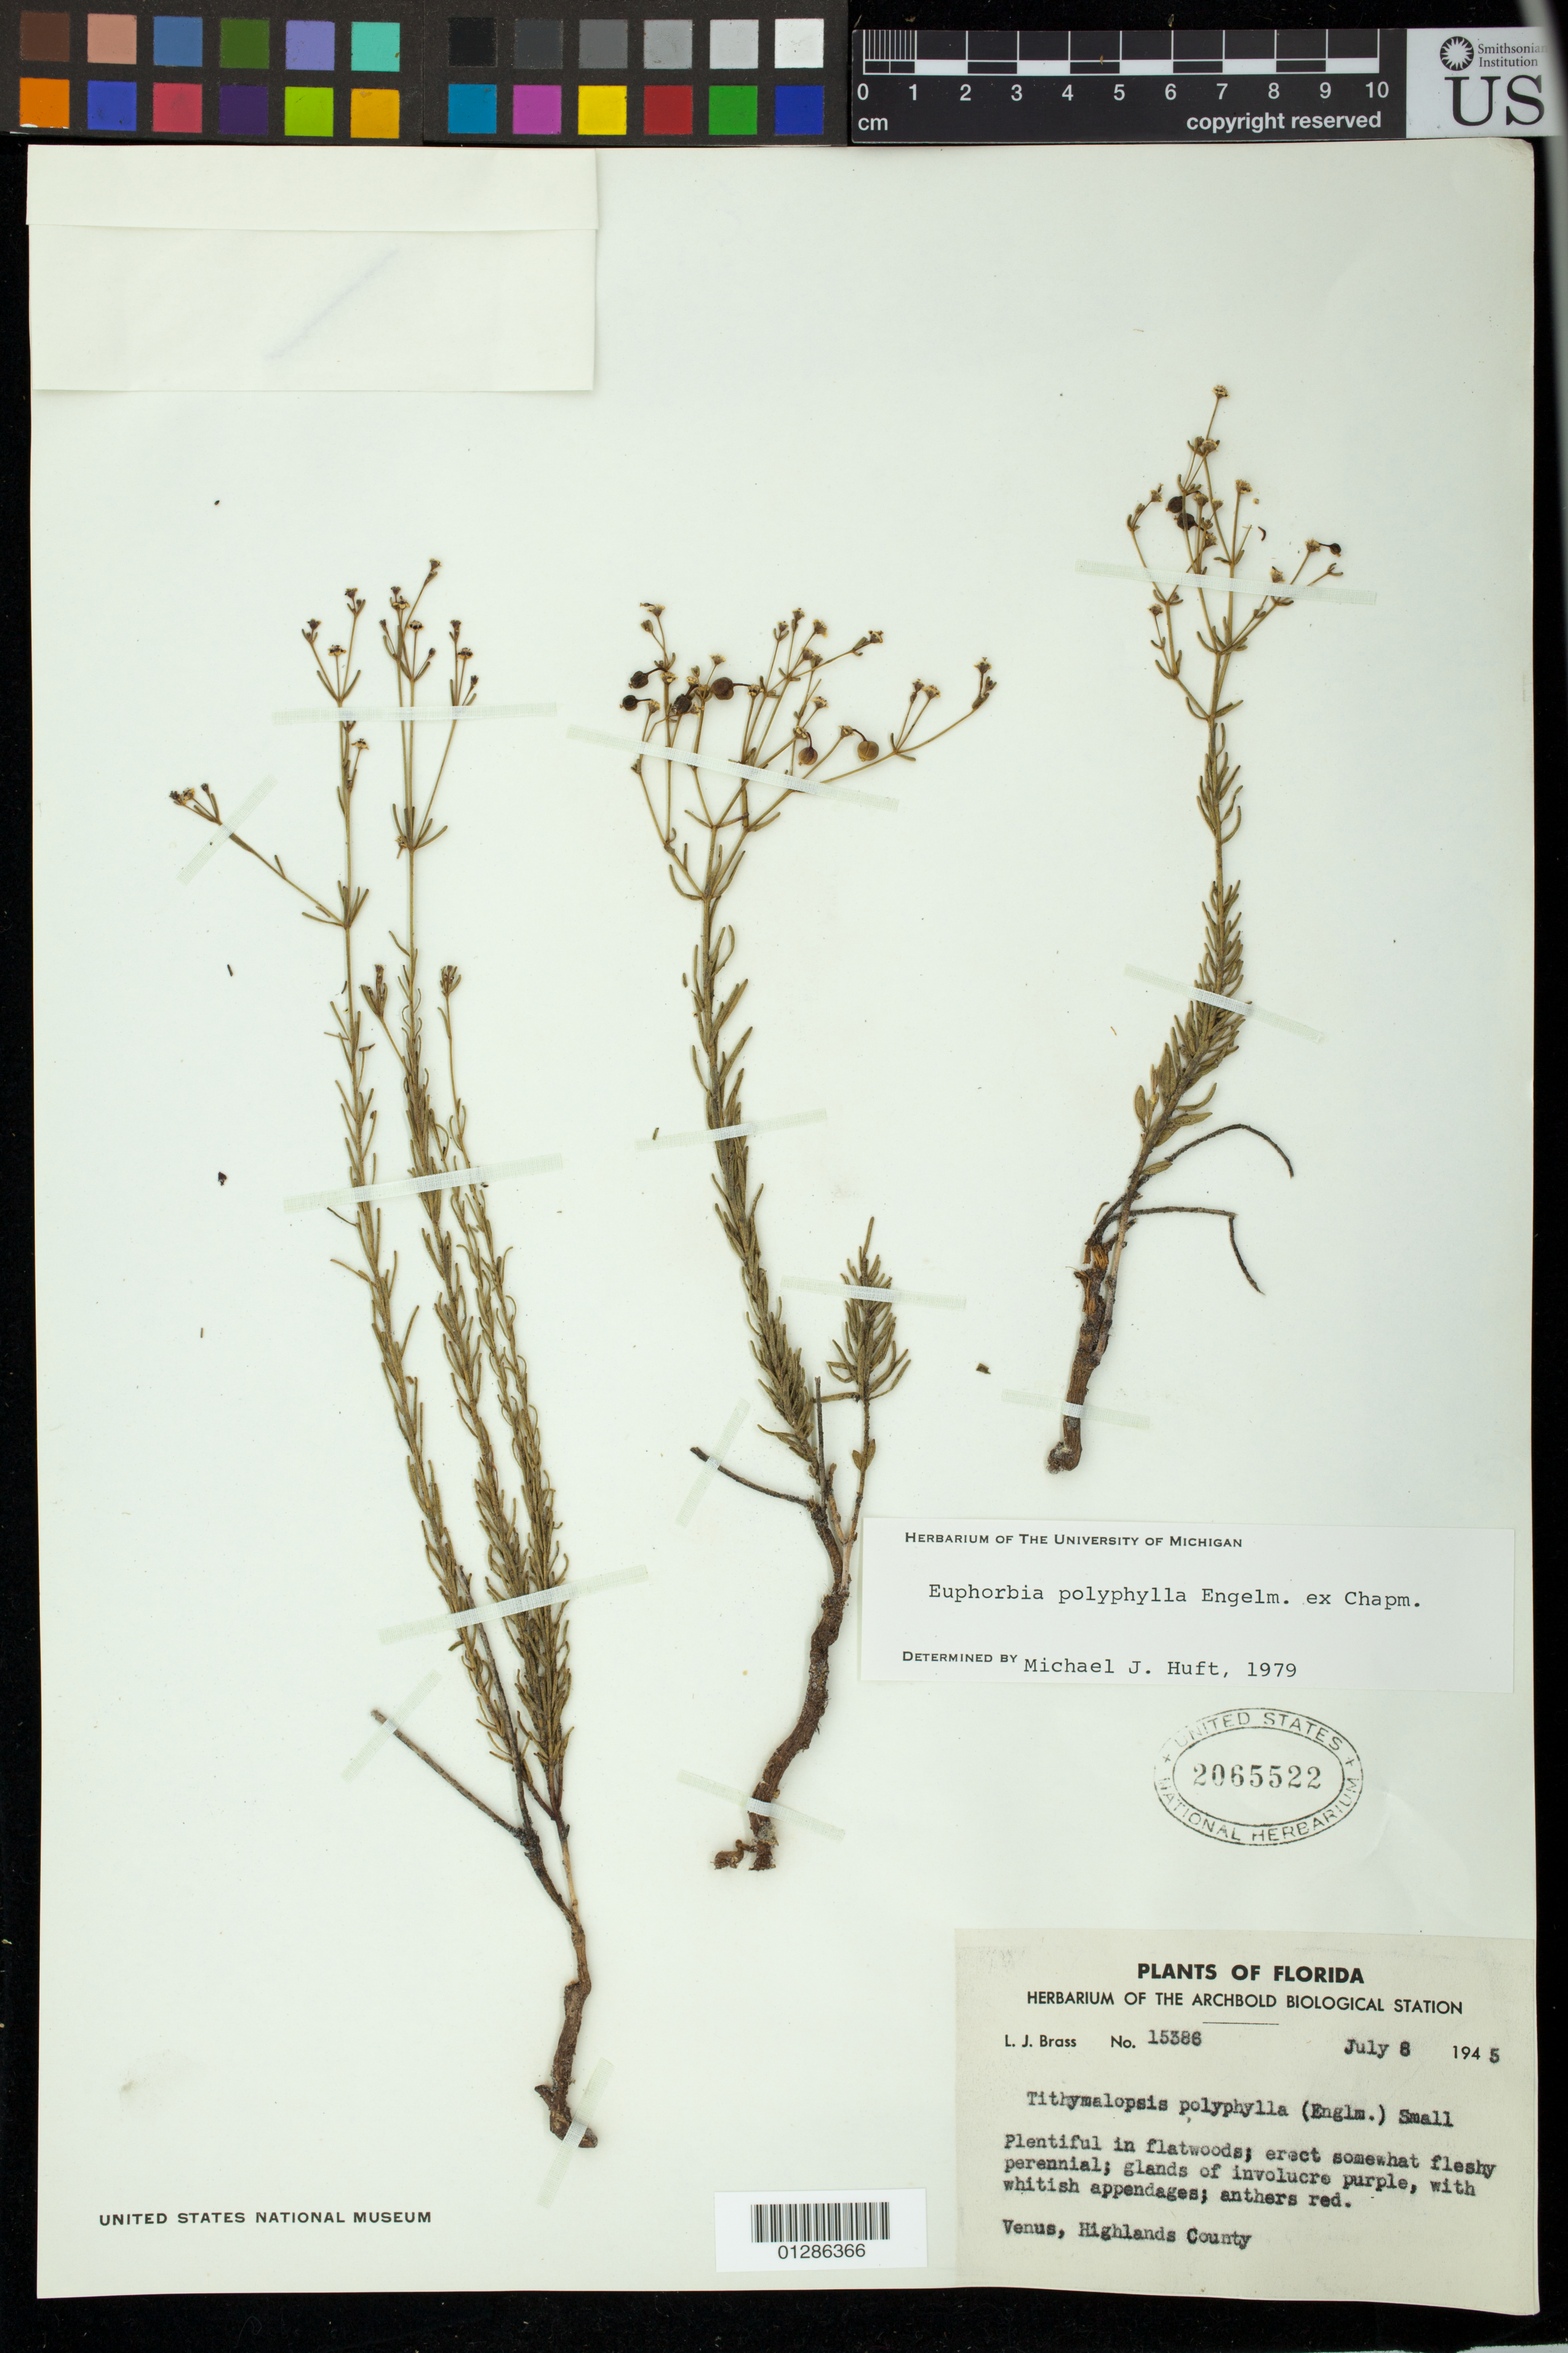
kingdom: Plantae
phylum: Tracheophyta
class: Magnoliopsida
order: Malpighiales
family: Euphorbiaceae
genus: Euphorbia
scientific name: Euphorbia polyphylla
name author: Engelm. ex Holz.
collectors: L. J. Brass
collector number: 15386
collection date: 1945-07-08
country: United States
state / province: Florida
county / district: Highlands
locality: Venus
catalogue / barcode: US 2065522